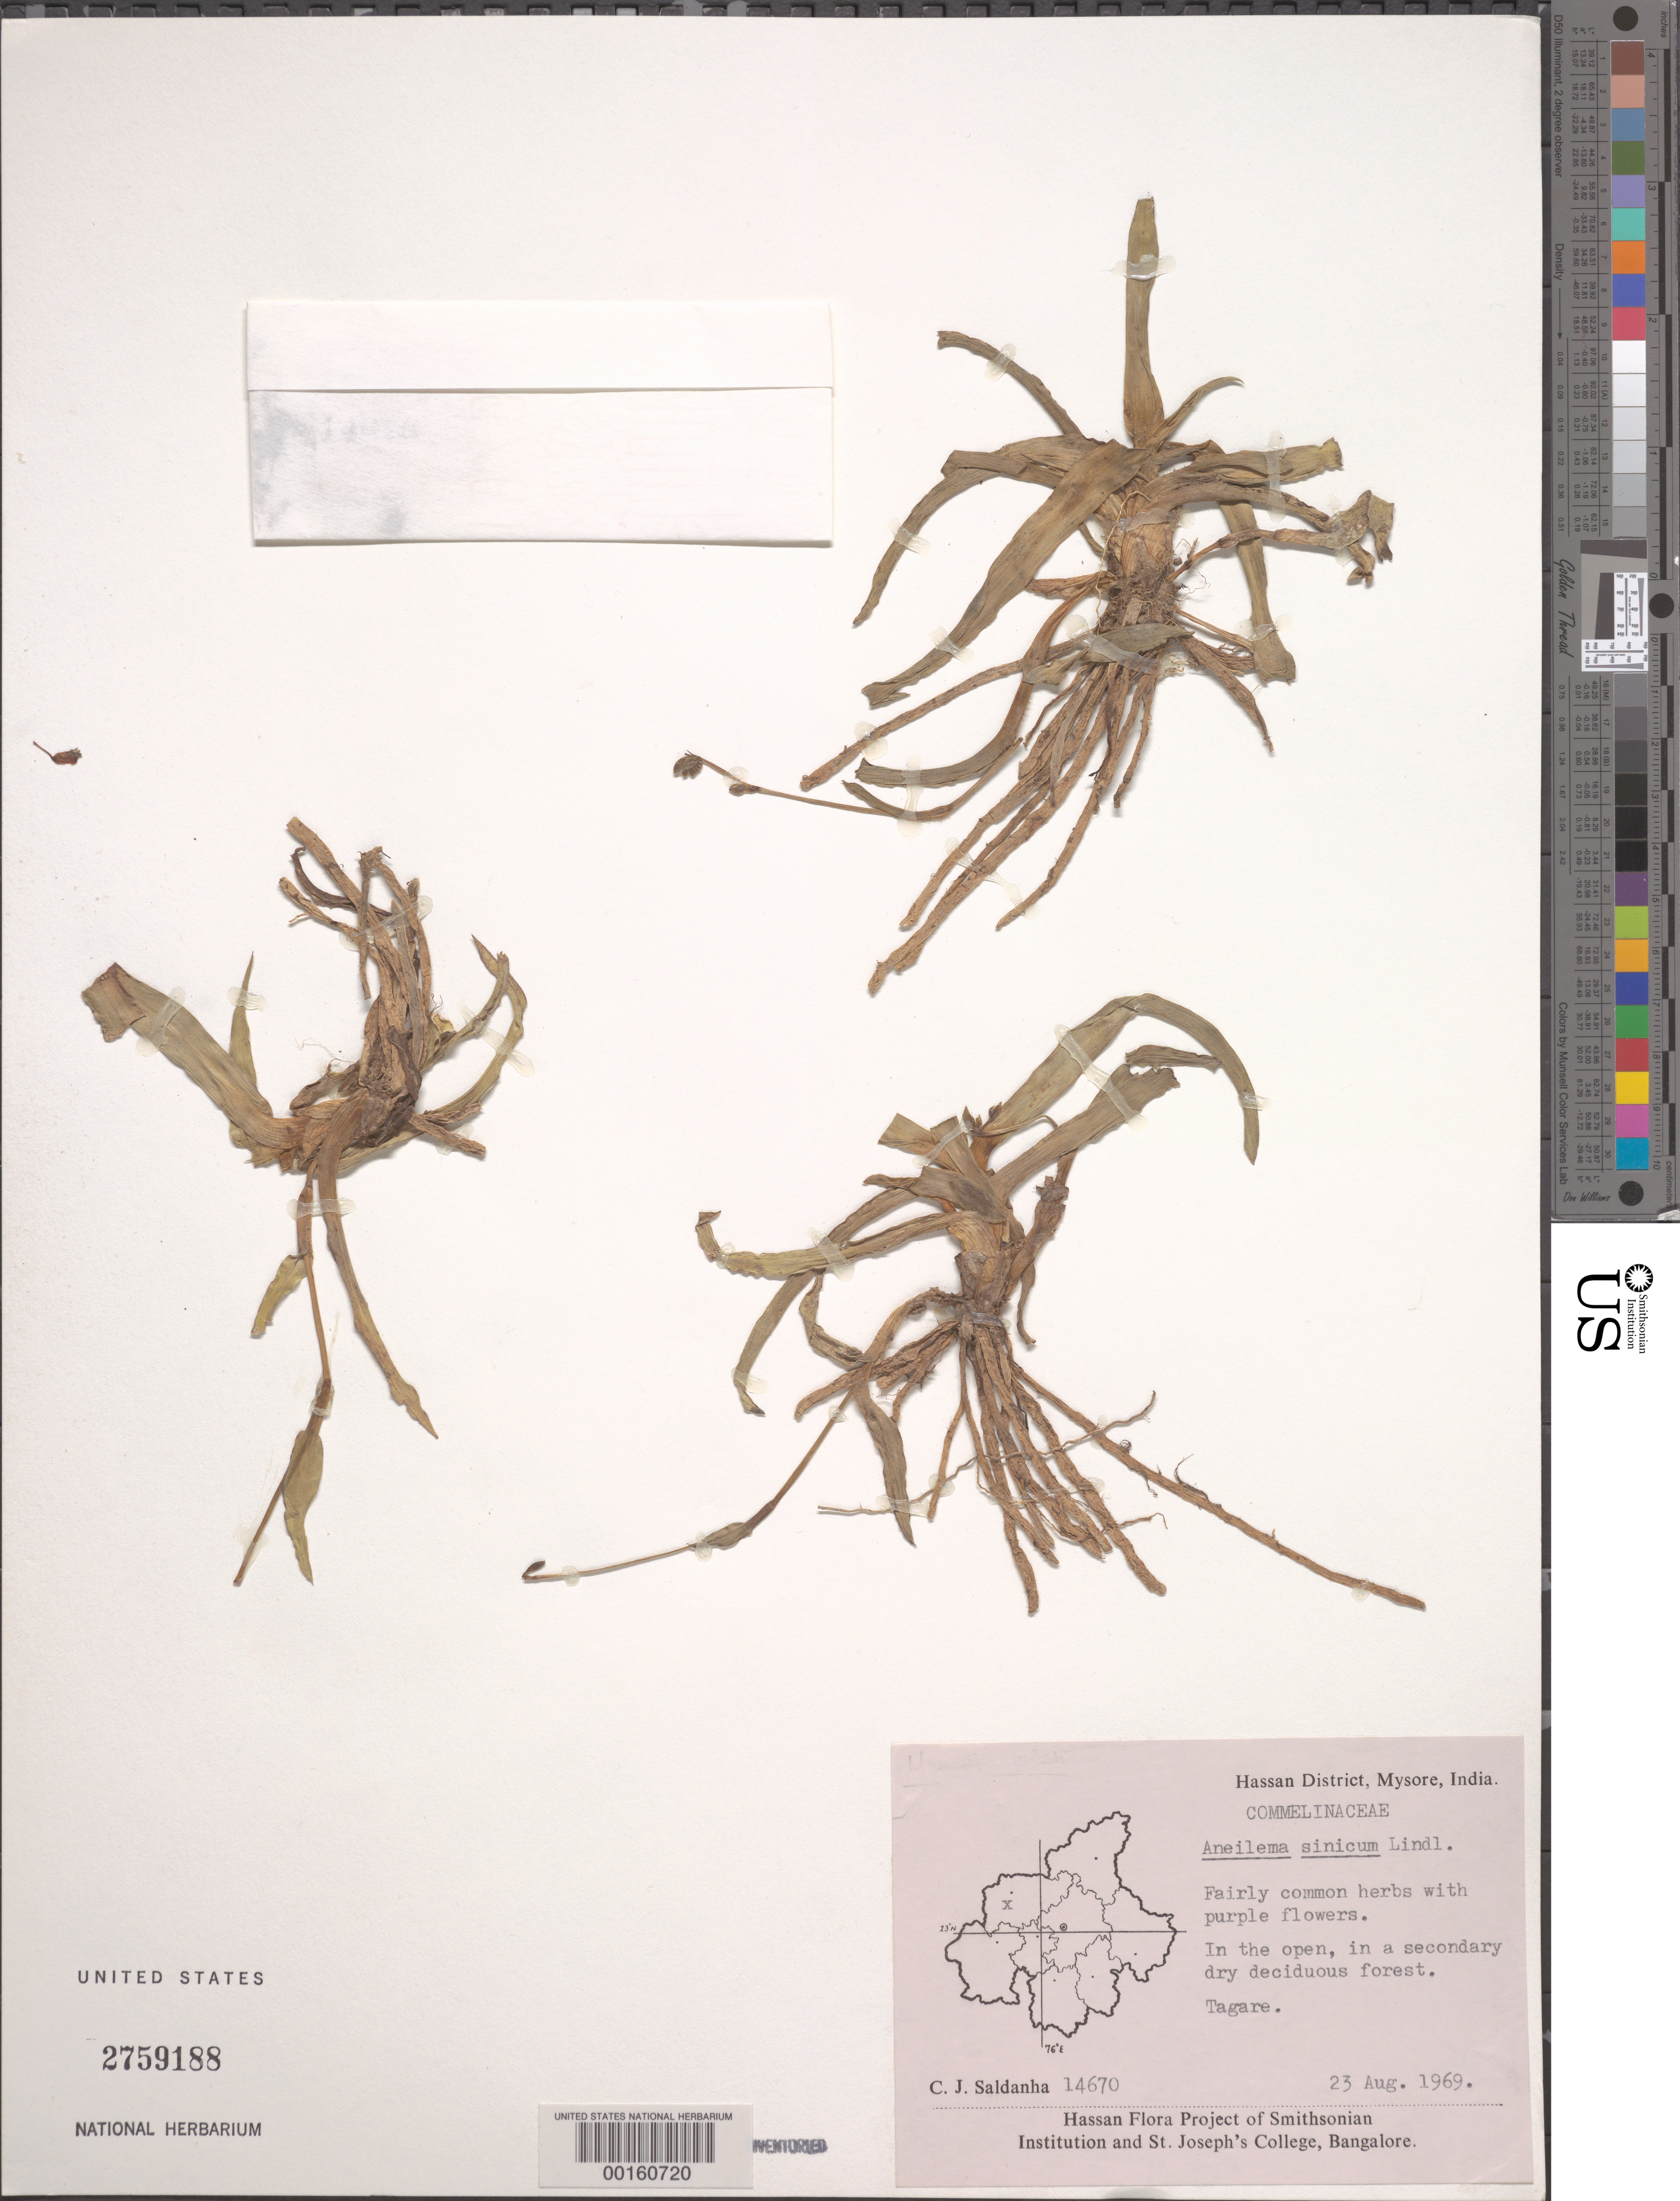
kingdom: Plantae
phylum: Tracheophyta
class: Liliopsida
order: Commelinales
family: Commelinaceae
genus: Murdannia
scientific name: Murdannia simplex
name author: (Vahl) Brenan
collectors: C. J. Saldanha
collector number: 14670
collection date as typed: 23 Aug 1969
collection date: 1969-08-23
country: India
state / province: Karnataka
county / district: Hassan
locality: Tagare, mysore state [mysore state = karnataka.]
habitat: Secondary, dry deciduous forest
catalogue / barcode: US 2759188